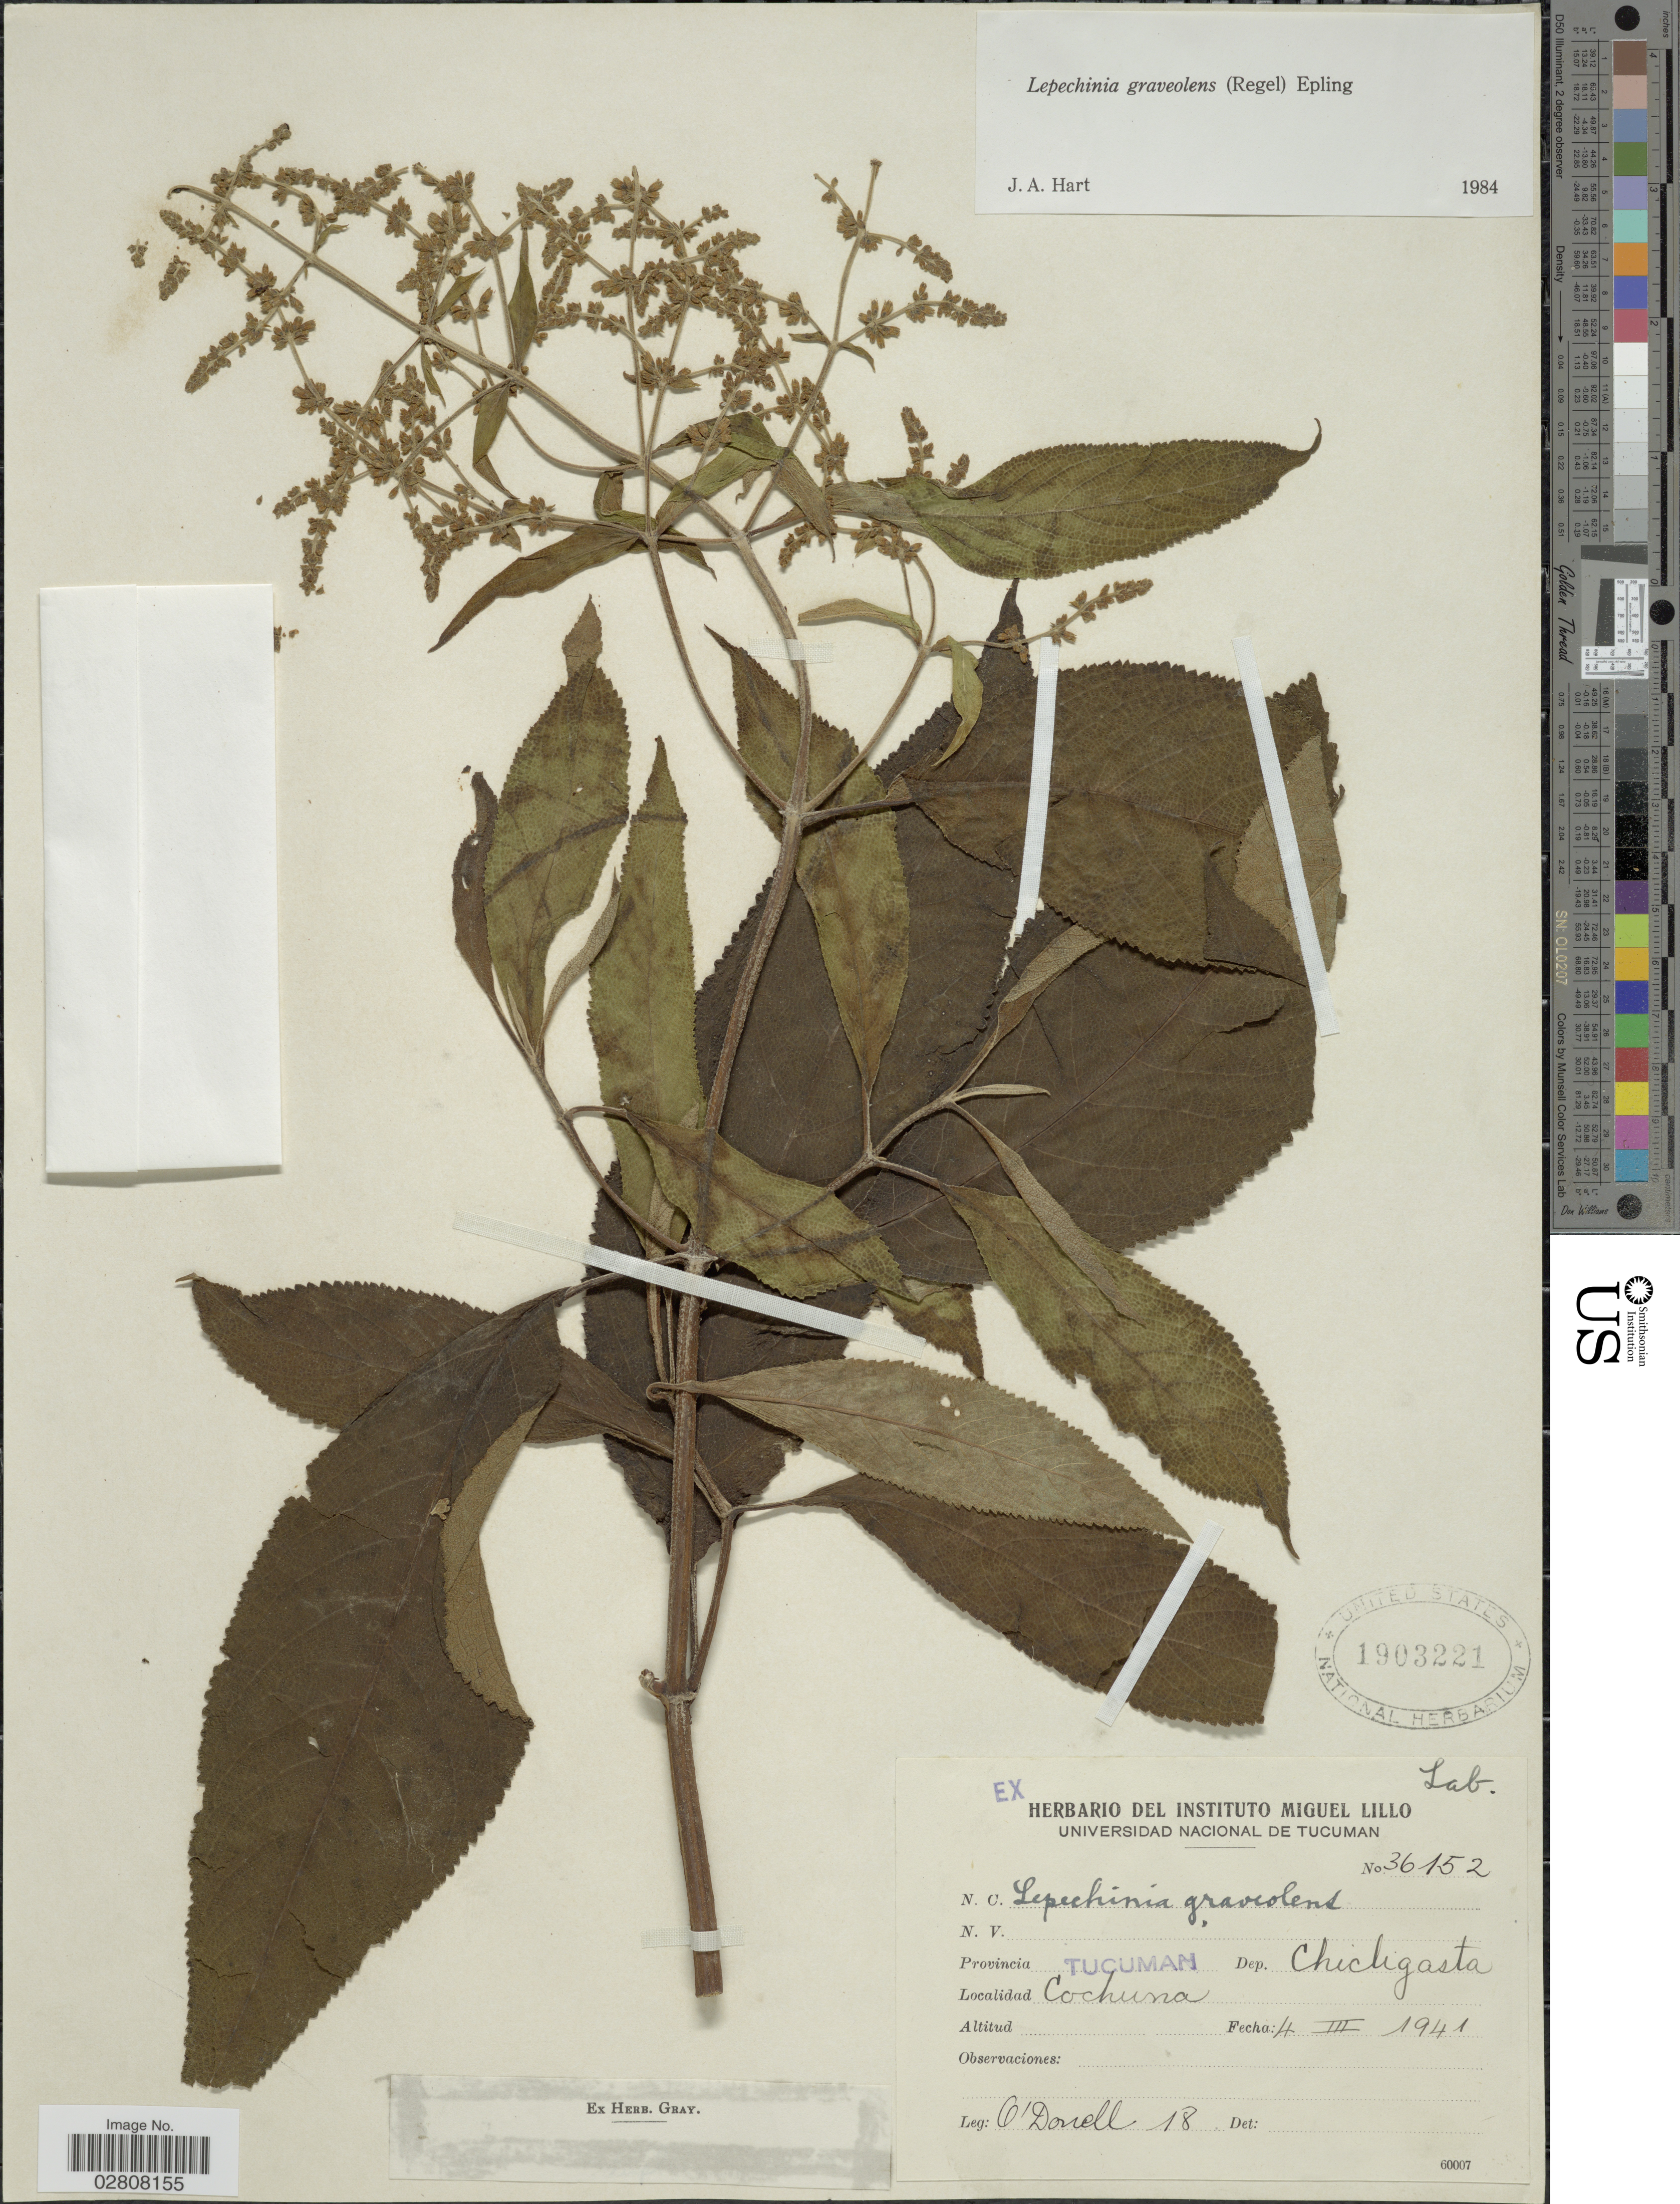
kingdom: Plantae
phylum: Tracheophyta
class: Magnoliopsida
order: Lamiales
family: Lamiaceae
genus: Lepechinia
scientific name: Lepechinia graveolens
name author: (Regel) Epling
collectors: -- O'Donell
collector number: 18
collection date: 1941-03-04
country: Argentina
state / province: Tucuman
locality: Provincia Tucuman. dep. Chicligasta. Cochuna.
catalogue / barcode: US 1903221